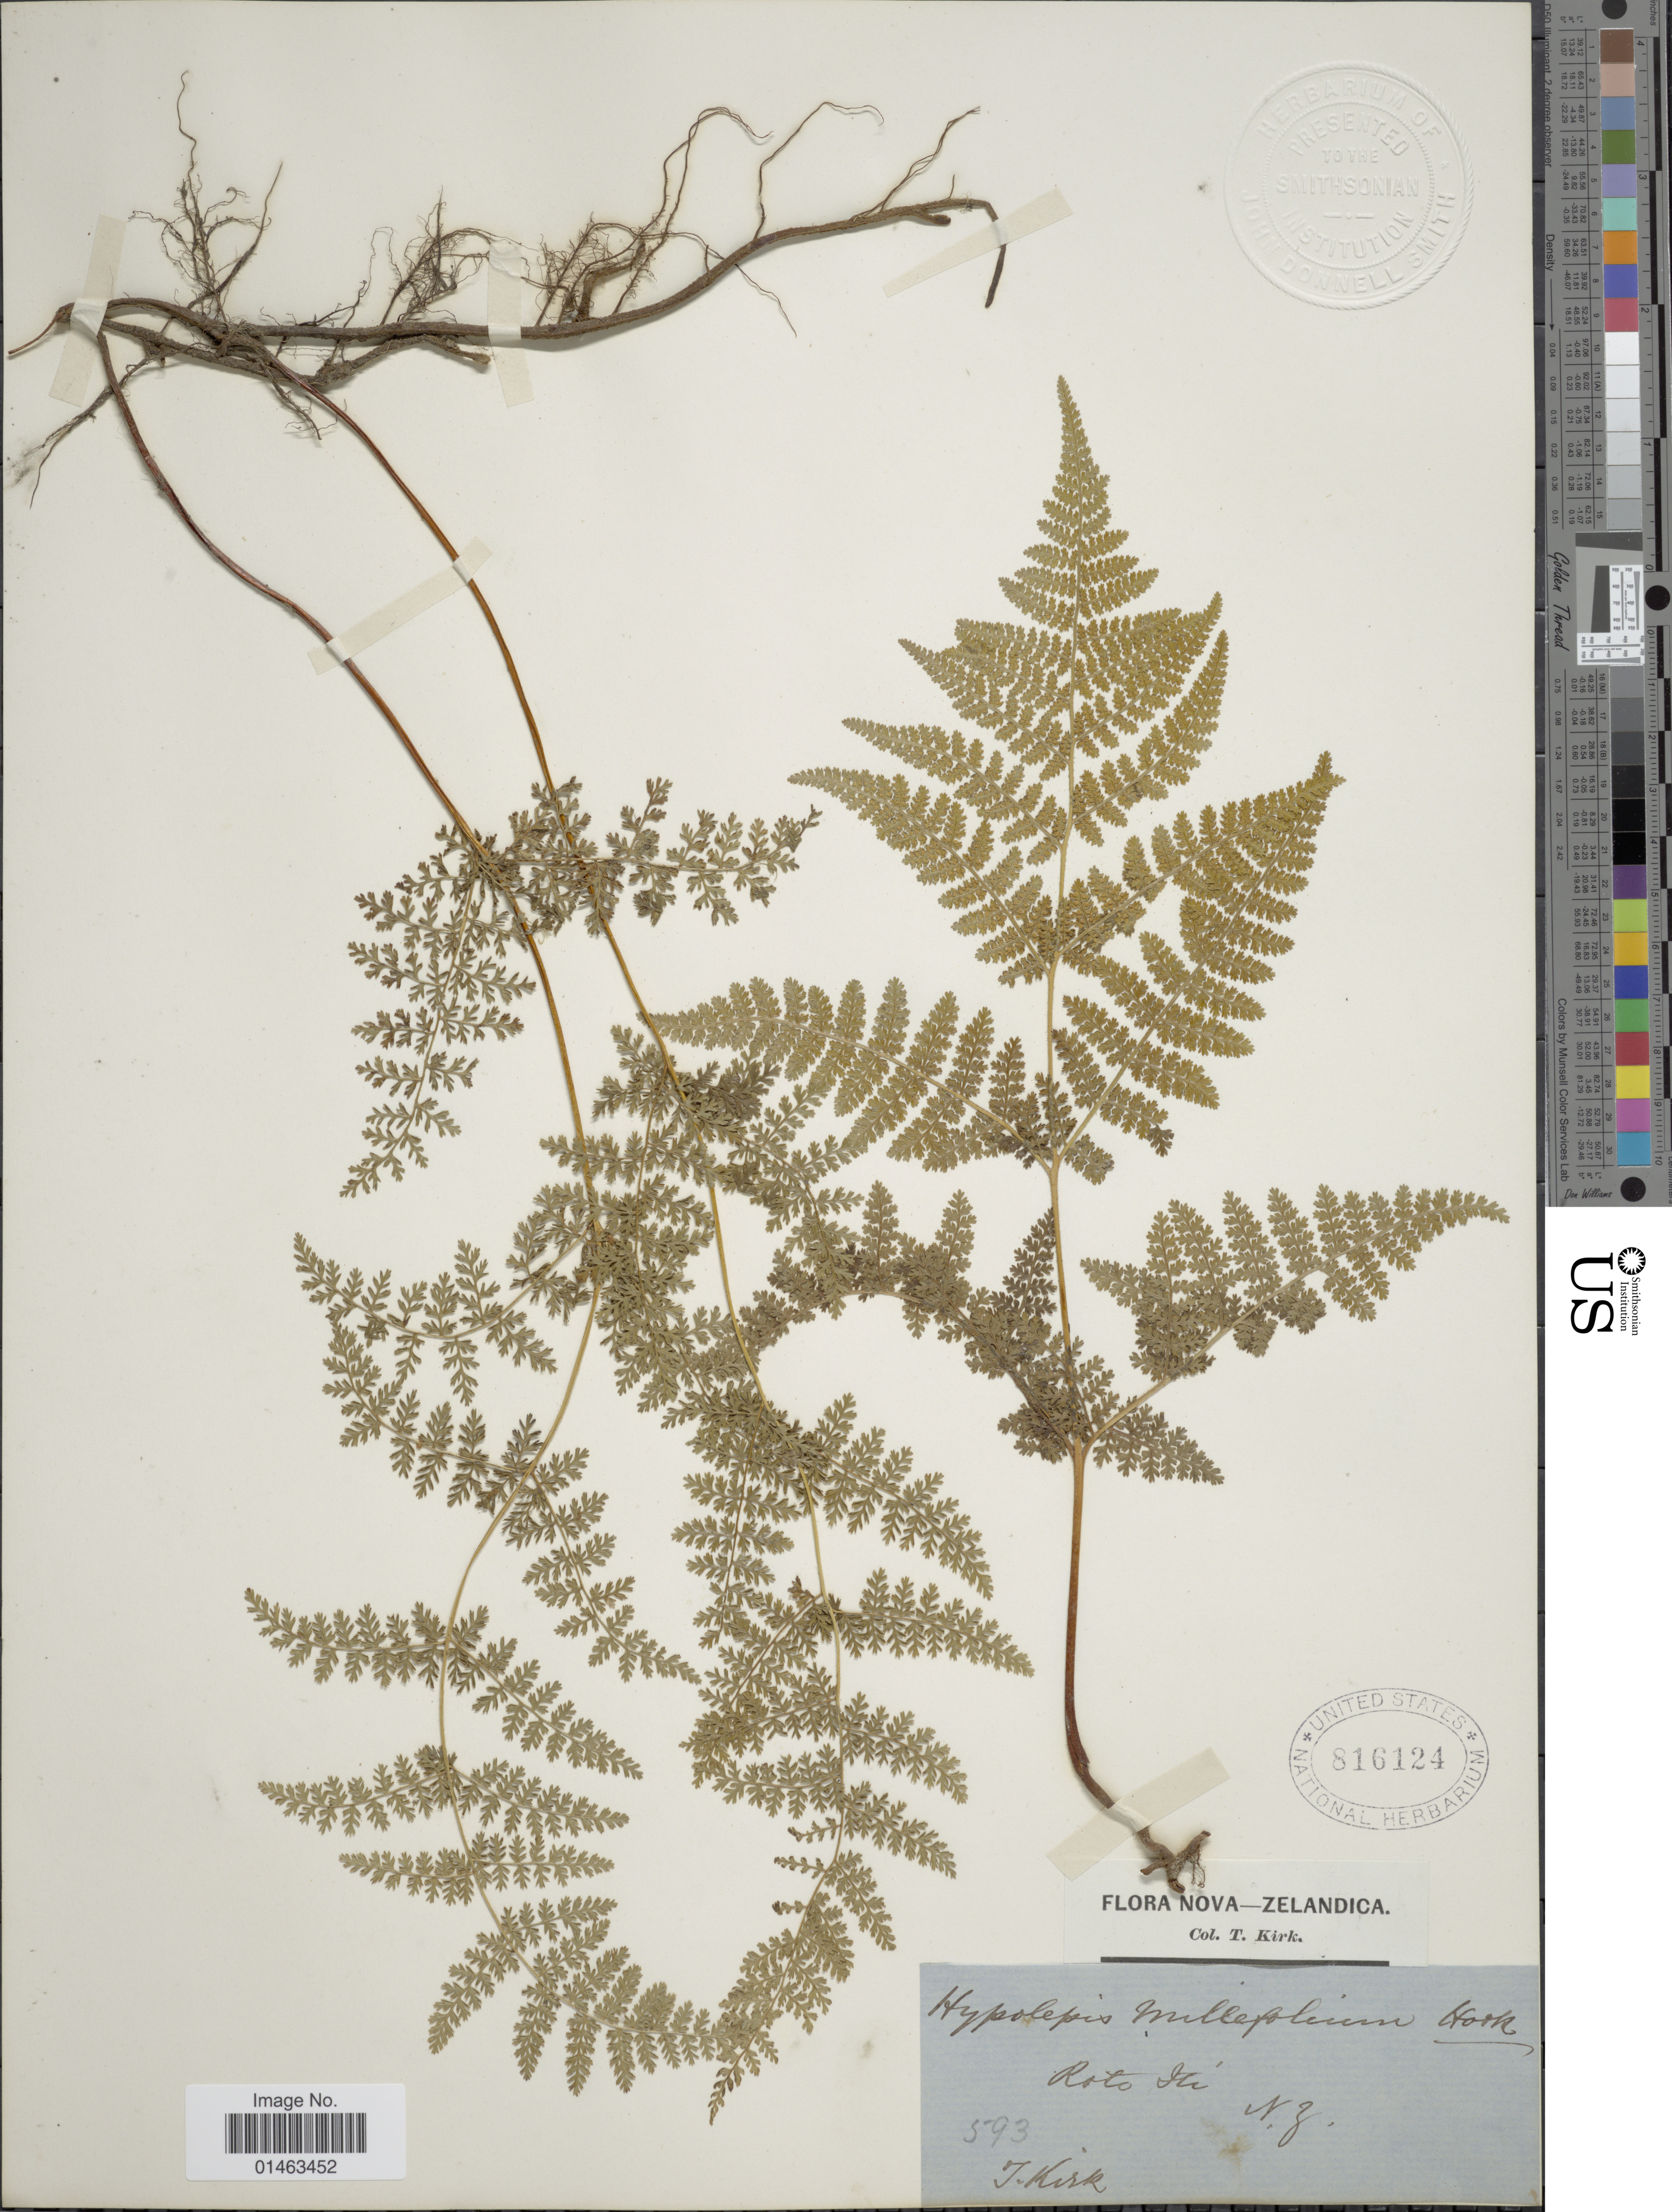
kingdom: Plantae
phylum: Tracheophyta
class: Polypodiopsida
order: Polypodiales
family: Dennstaedtiaceae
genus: Hypolepis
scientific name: Hypolepis millefolium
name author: Hook.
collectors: T. Kirk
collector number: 593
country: New Zealand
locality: Rotoiti, N.Z.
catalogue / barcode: US 816124